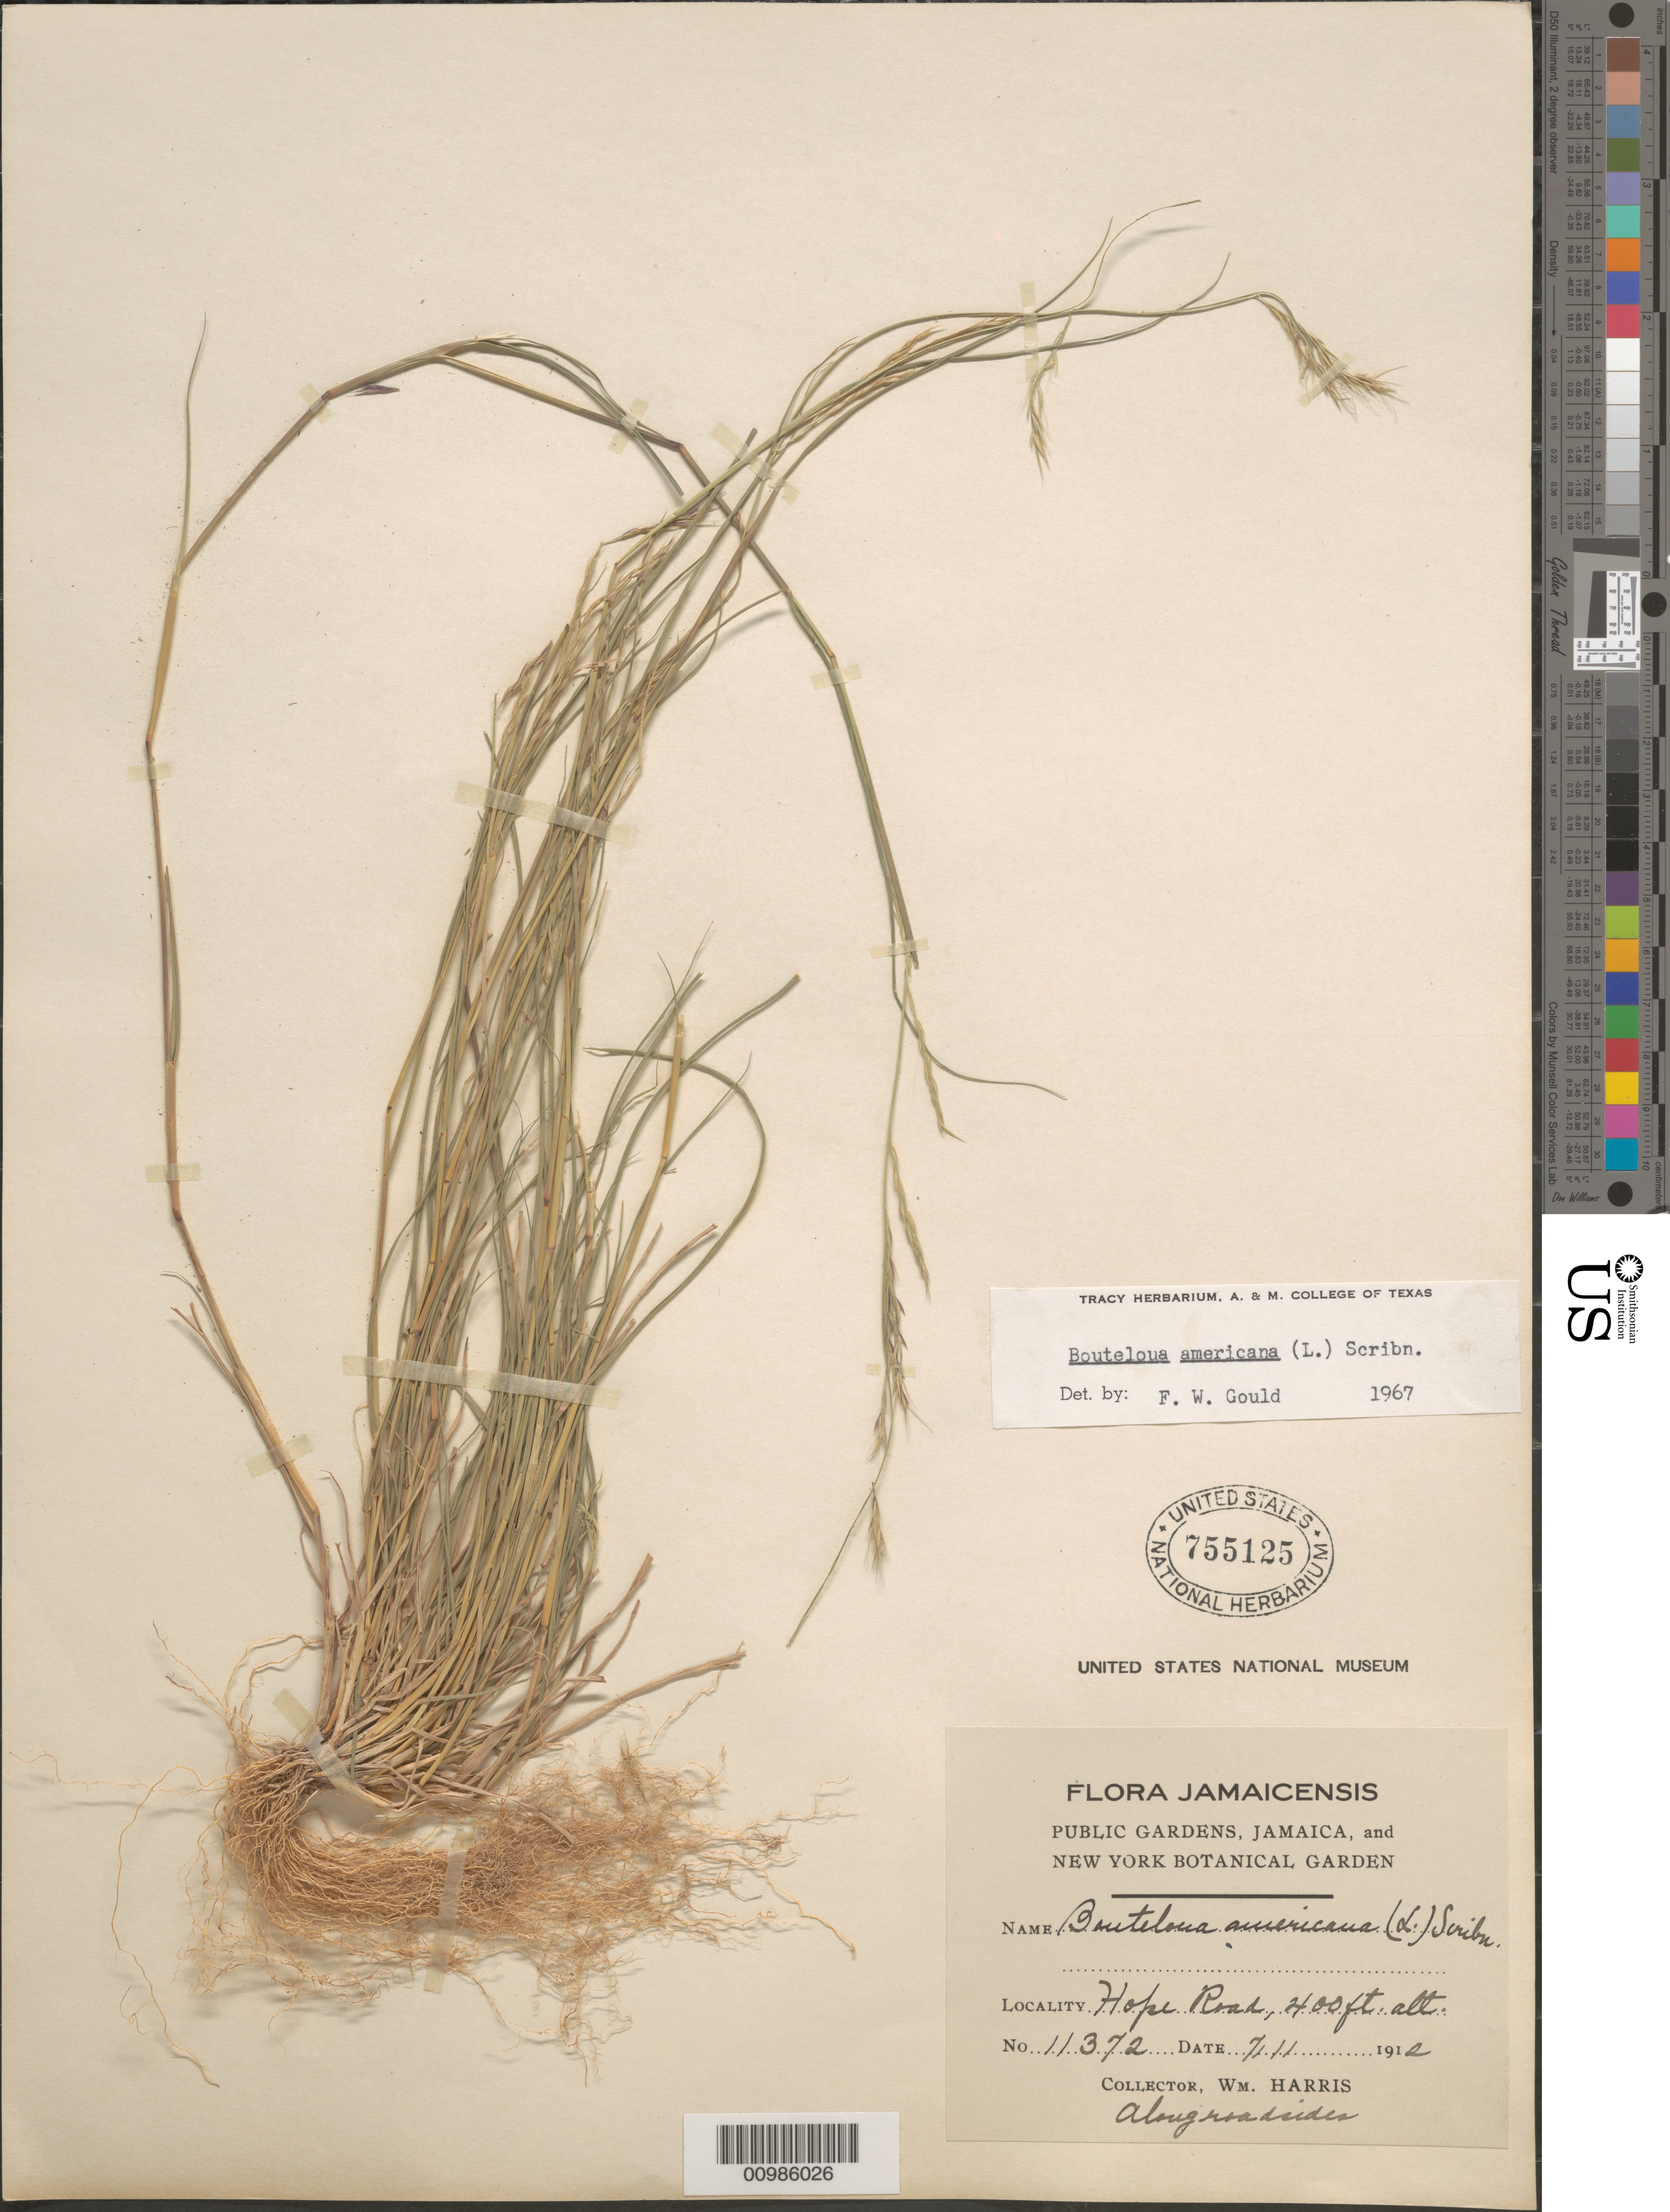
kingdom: Plantae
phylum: Tracheophyta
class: Liliopsida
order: Poales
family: Poaceae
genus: Bouteloua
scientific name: Bouteloua americana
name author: (L.) Scribn.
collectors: W. H. Harris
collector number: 11372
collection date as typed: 11 Jul 1912 or 07 Nov 1912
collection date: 1912-07-11 or 1912-11-07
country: Jamaica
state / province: Kingston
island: Jamaica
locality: Hope Road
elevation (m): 122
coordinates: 0 N, 0 E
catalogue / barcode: US 755125